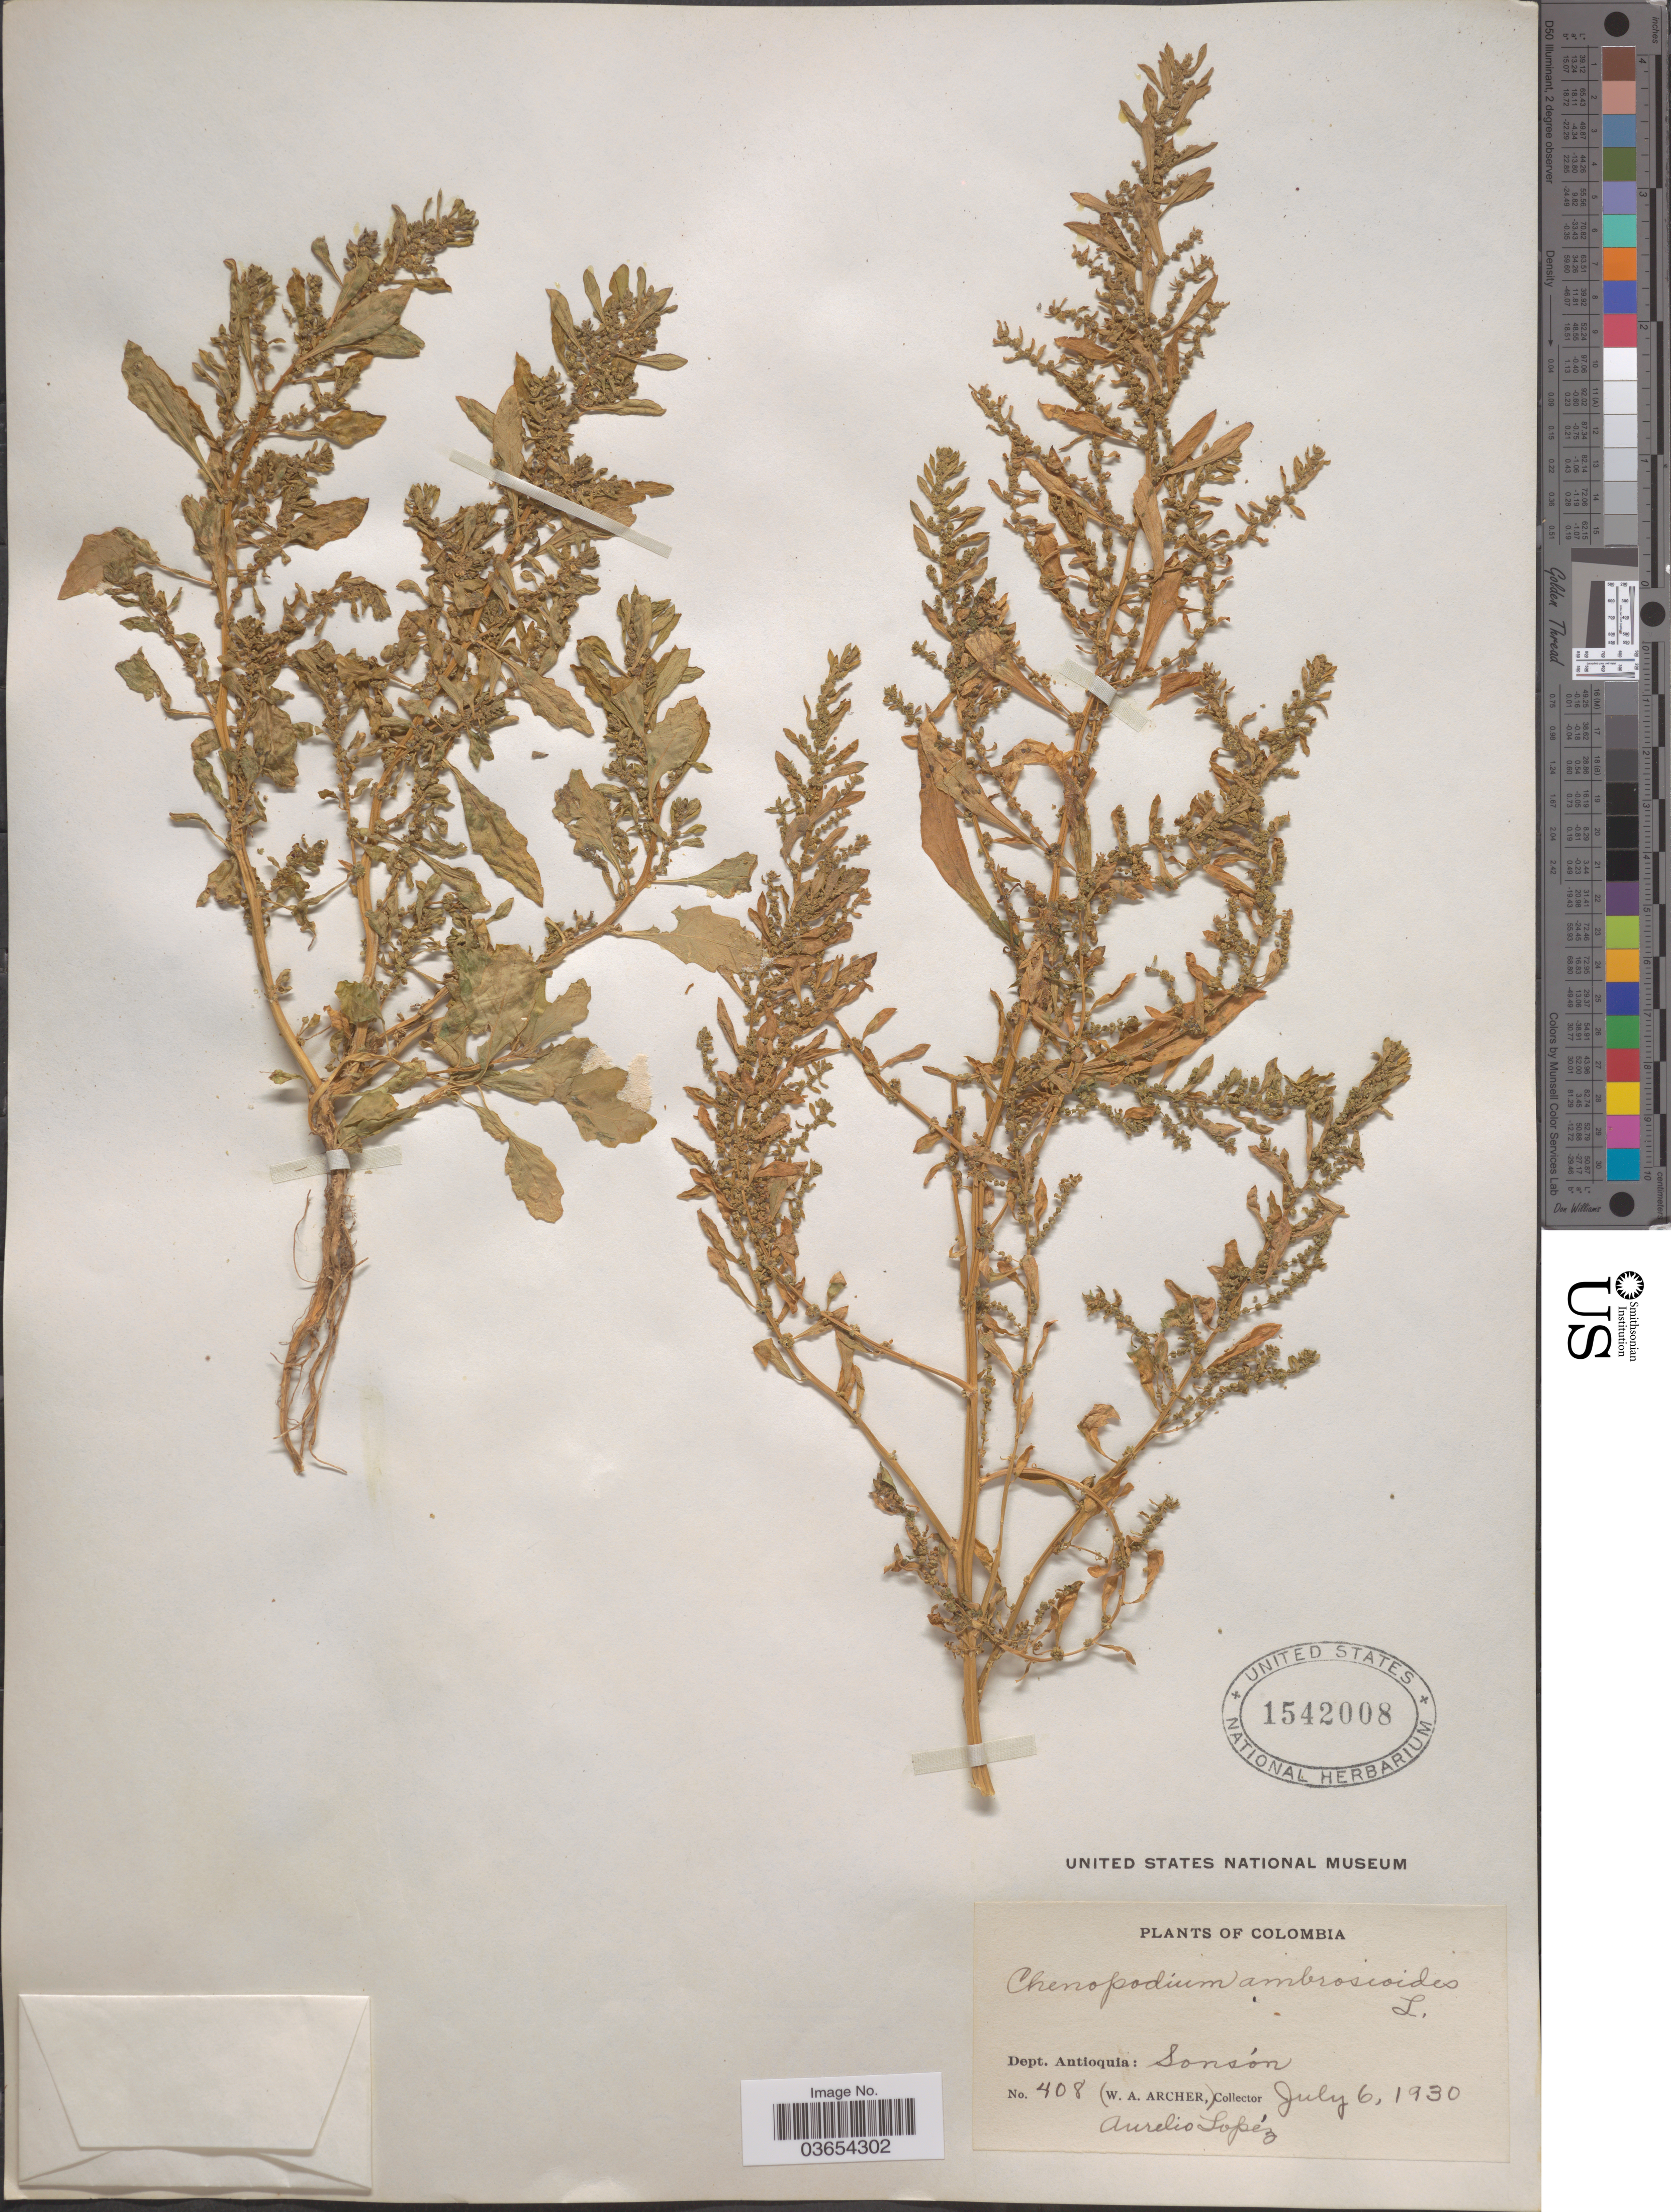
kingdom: Plantae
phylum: Tracheophyta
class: Magnoliopsida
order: Caryophyllales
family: Amaranthaceae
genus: Chenopodium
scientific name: Chenopodium ambrosioides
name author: L.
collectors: A. López & W. Archer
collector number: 408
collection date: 1930-07-06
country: Colombia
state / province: Antioquia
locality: Dept. Antioquia: Sonsón.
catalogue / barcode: US 1542008